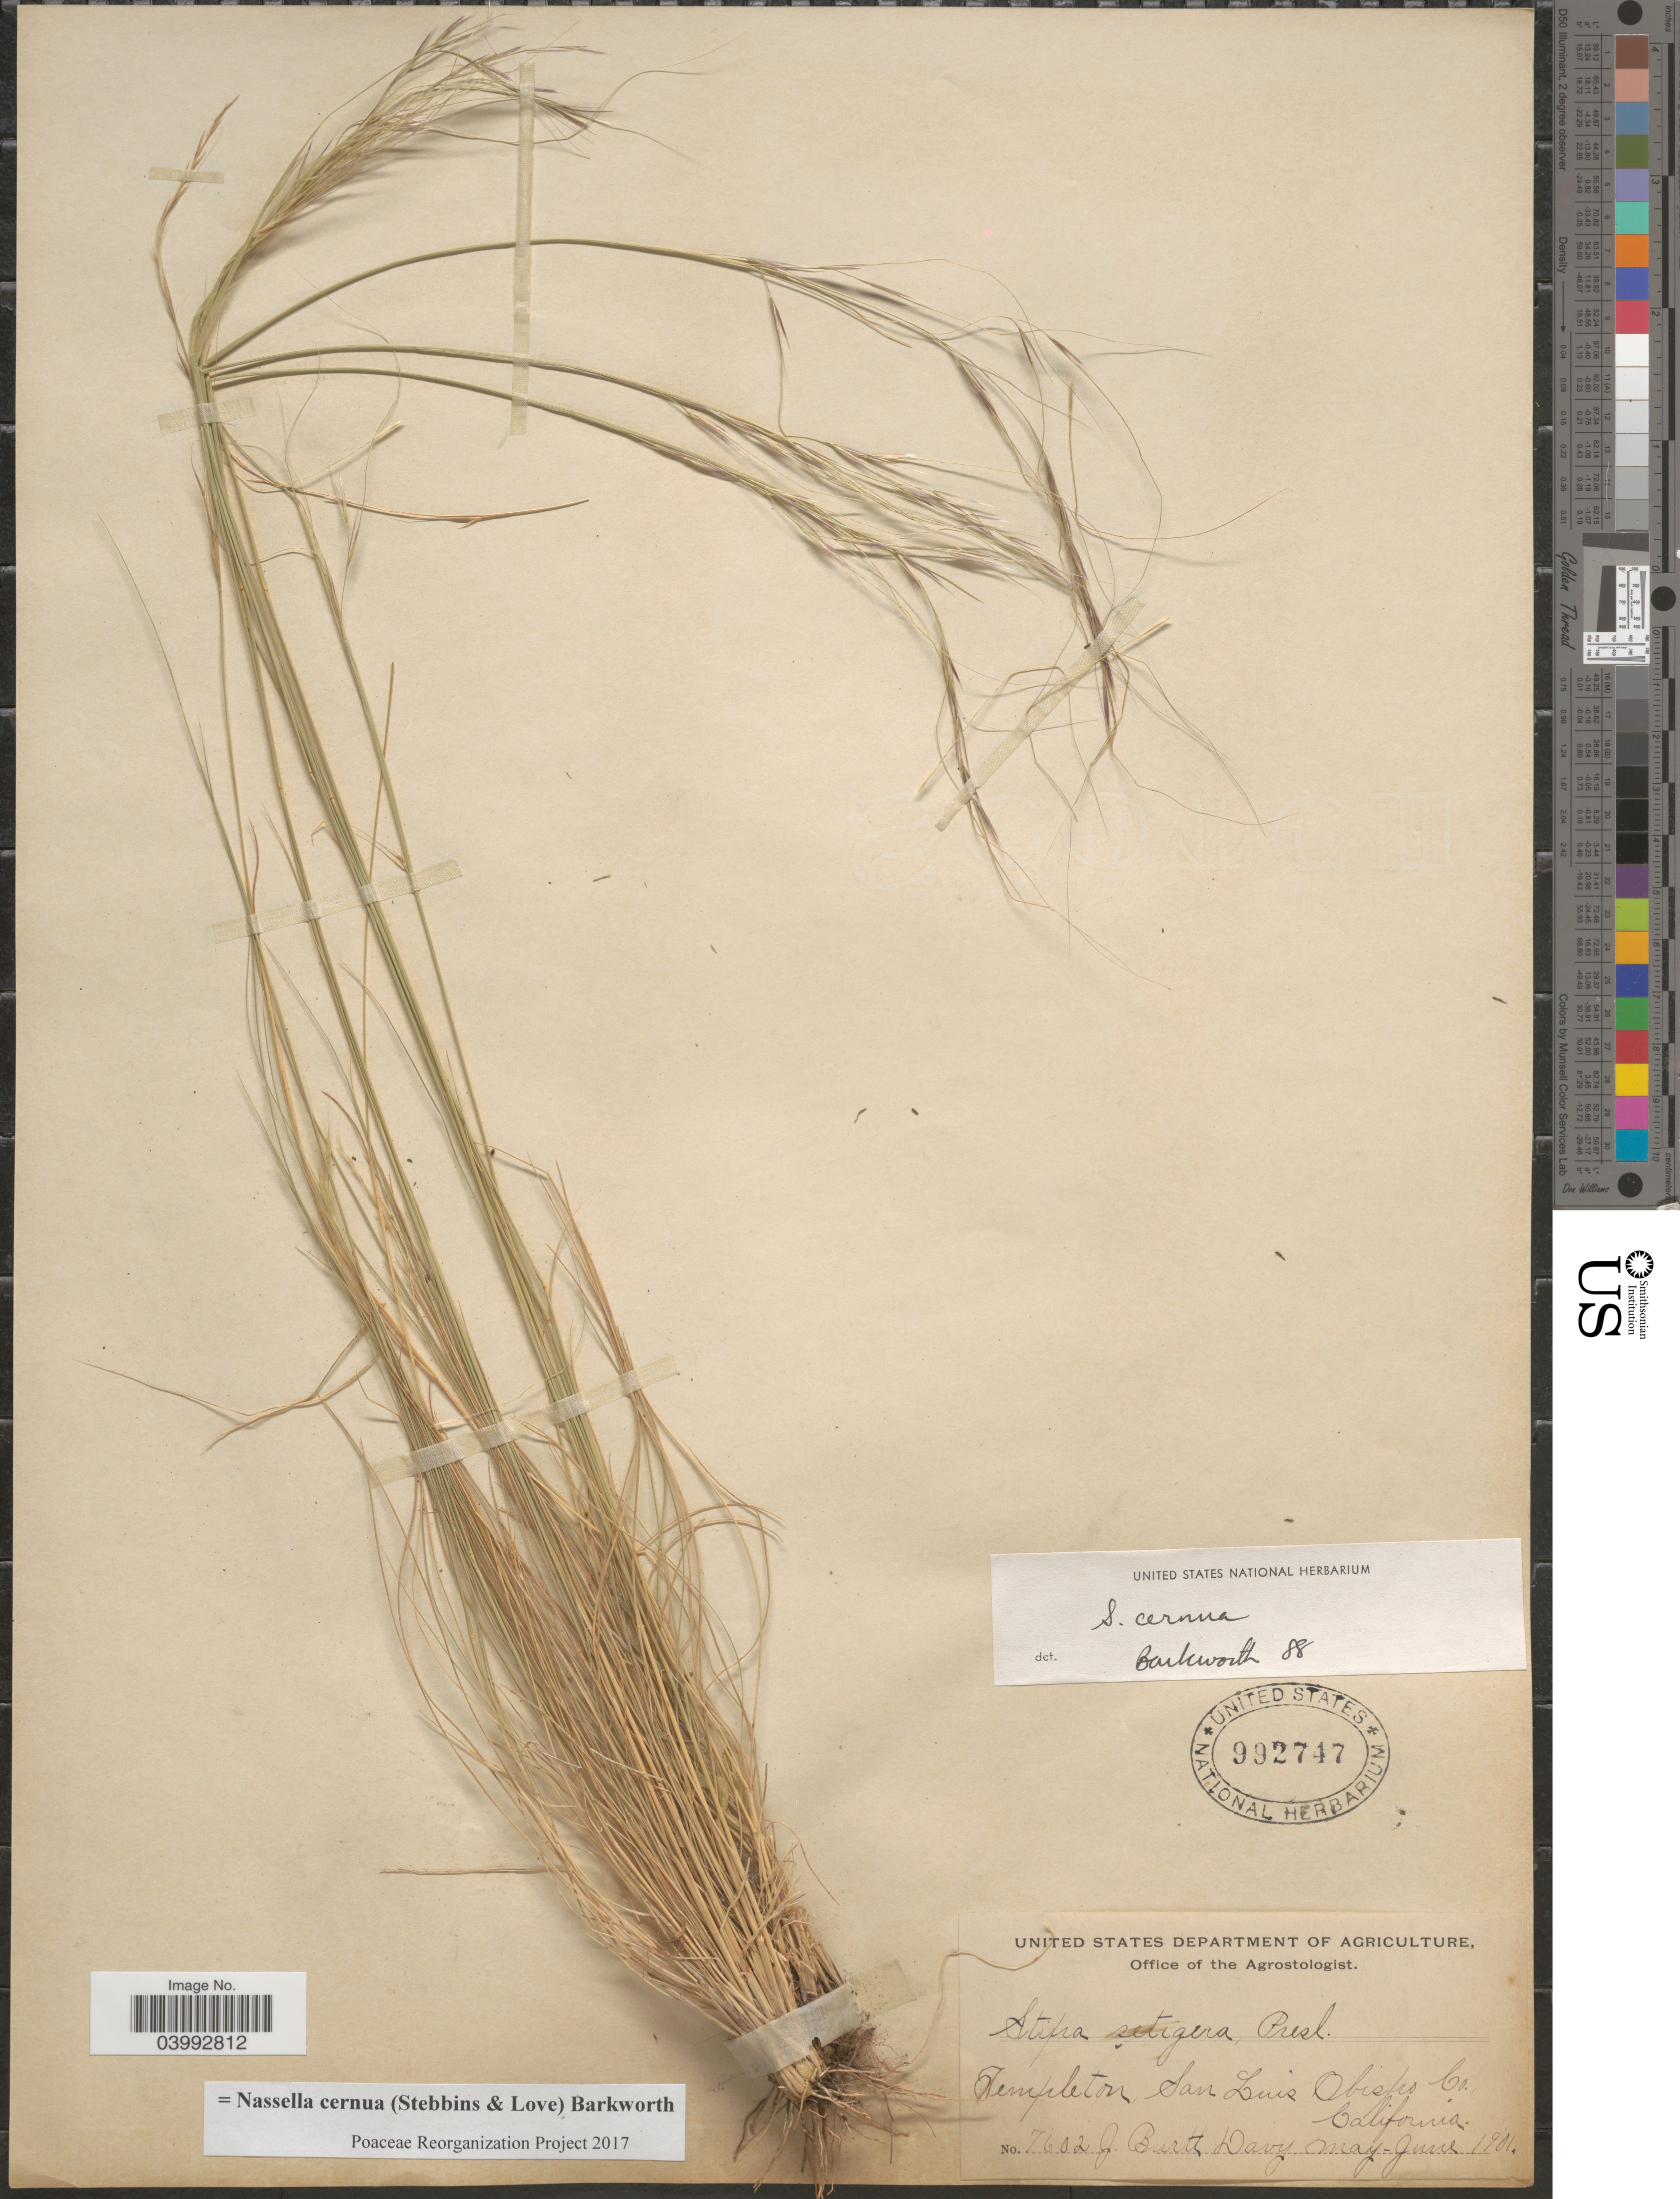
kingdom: Plantae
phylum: Tracheophyta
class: Liliopsida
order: Poales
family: Poaceae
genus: Nassella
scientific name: Nassella cernua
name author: (Stebbins & Love) Barkworth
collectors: J. Burtt Davy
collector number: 7602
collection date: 1901-05/1901-06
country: United States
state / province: California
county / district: San Luis Obispo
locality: Templeton, San Luis Obispo Co.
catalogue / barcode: US 992747